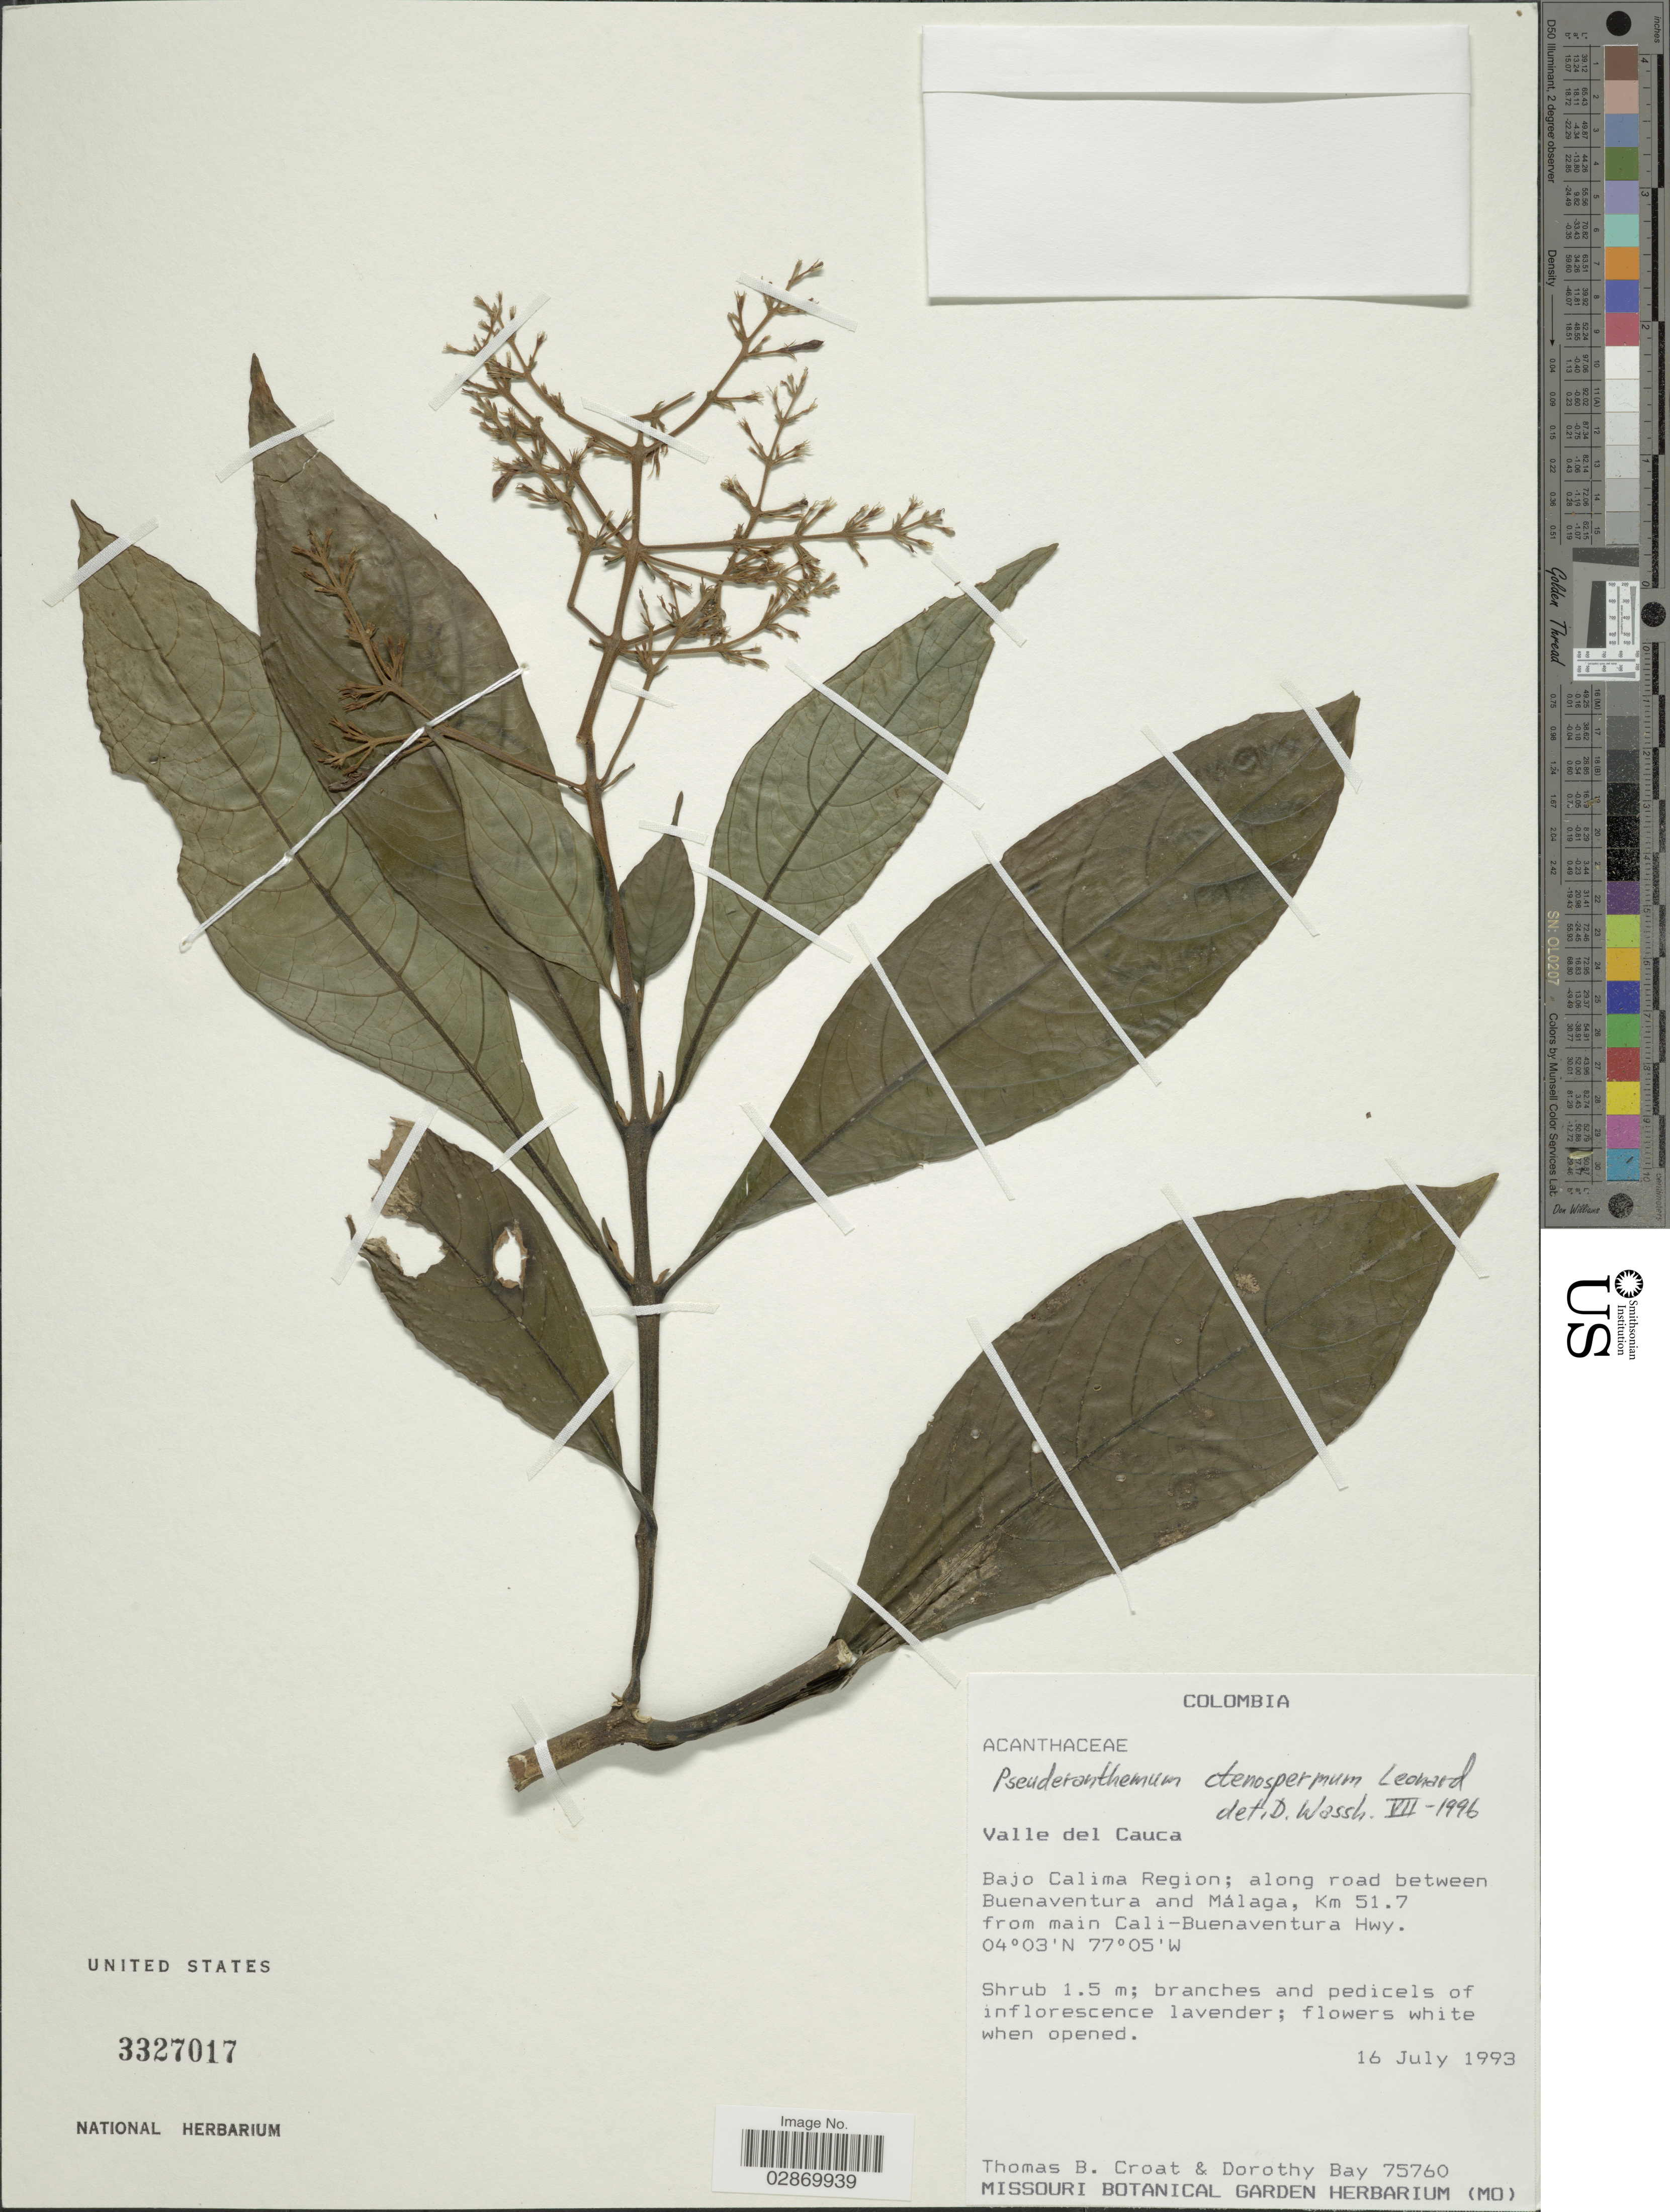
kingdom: Plantae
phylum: Tracheophyta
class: Magnoliopsida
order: Lamiales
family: Acanthaceae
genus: Pseuderanthemum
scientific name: Pseuderanthemum ctenospermum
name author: Leonard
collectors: T. B. Croat & D. C. Bay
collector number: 75760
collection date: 1993-07-16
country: Colombia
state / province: Valle del Cauca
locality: Valle del Cauca, Bajo Calima Region, along road between Buenaventura and Málaga, Km 51.7 from main Cali-Buenaventura Hwy.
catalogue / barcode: US 3327017